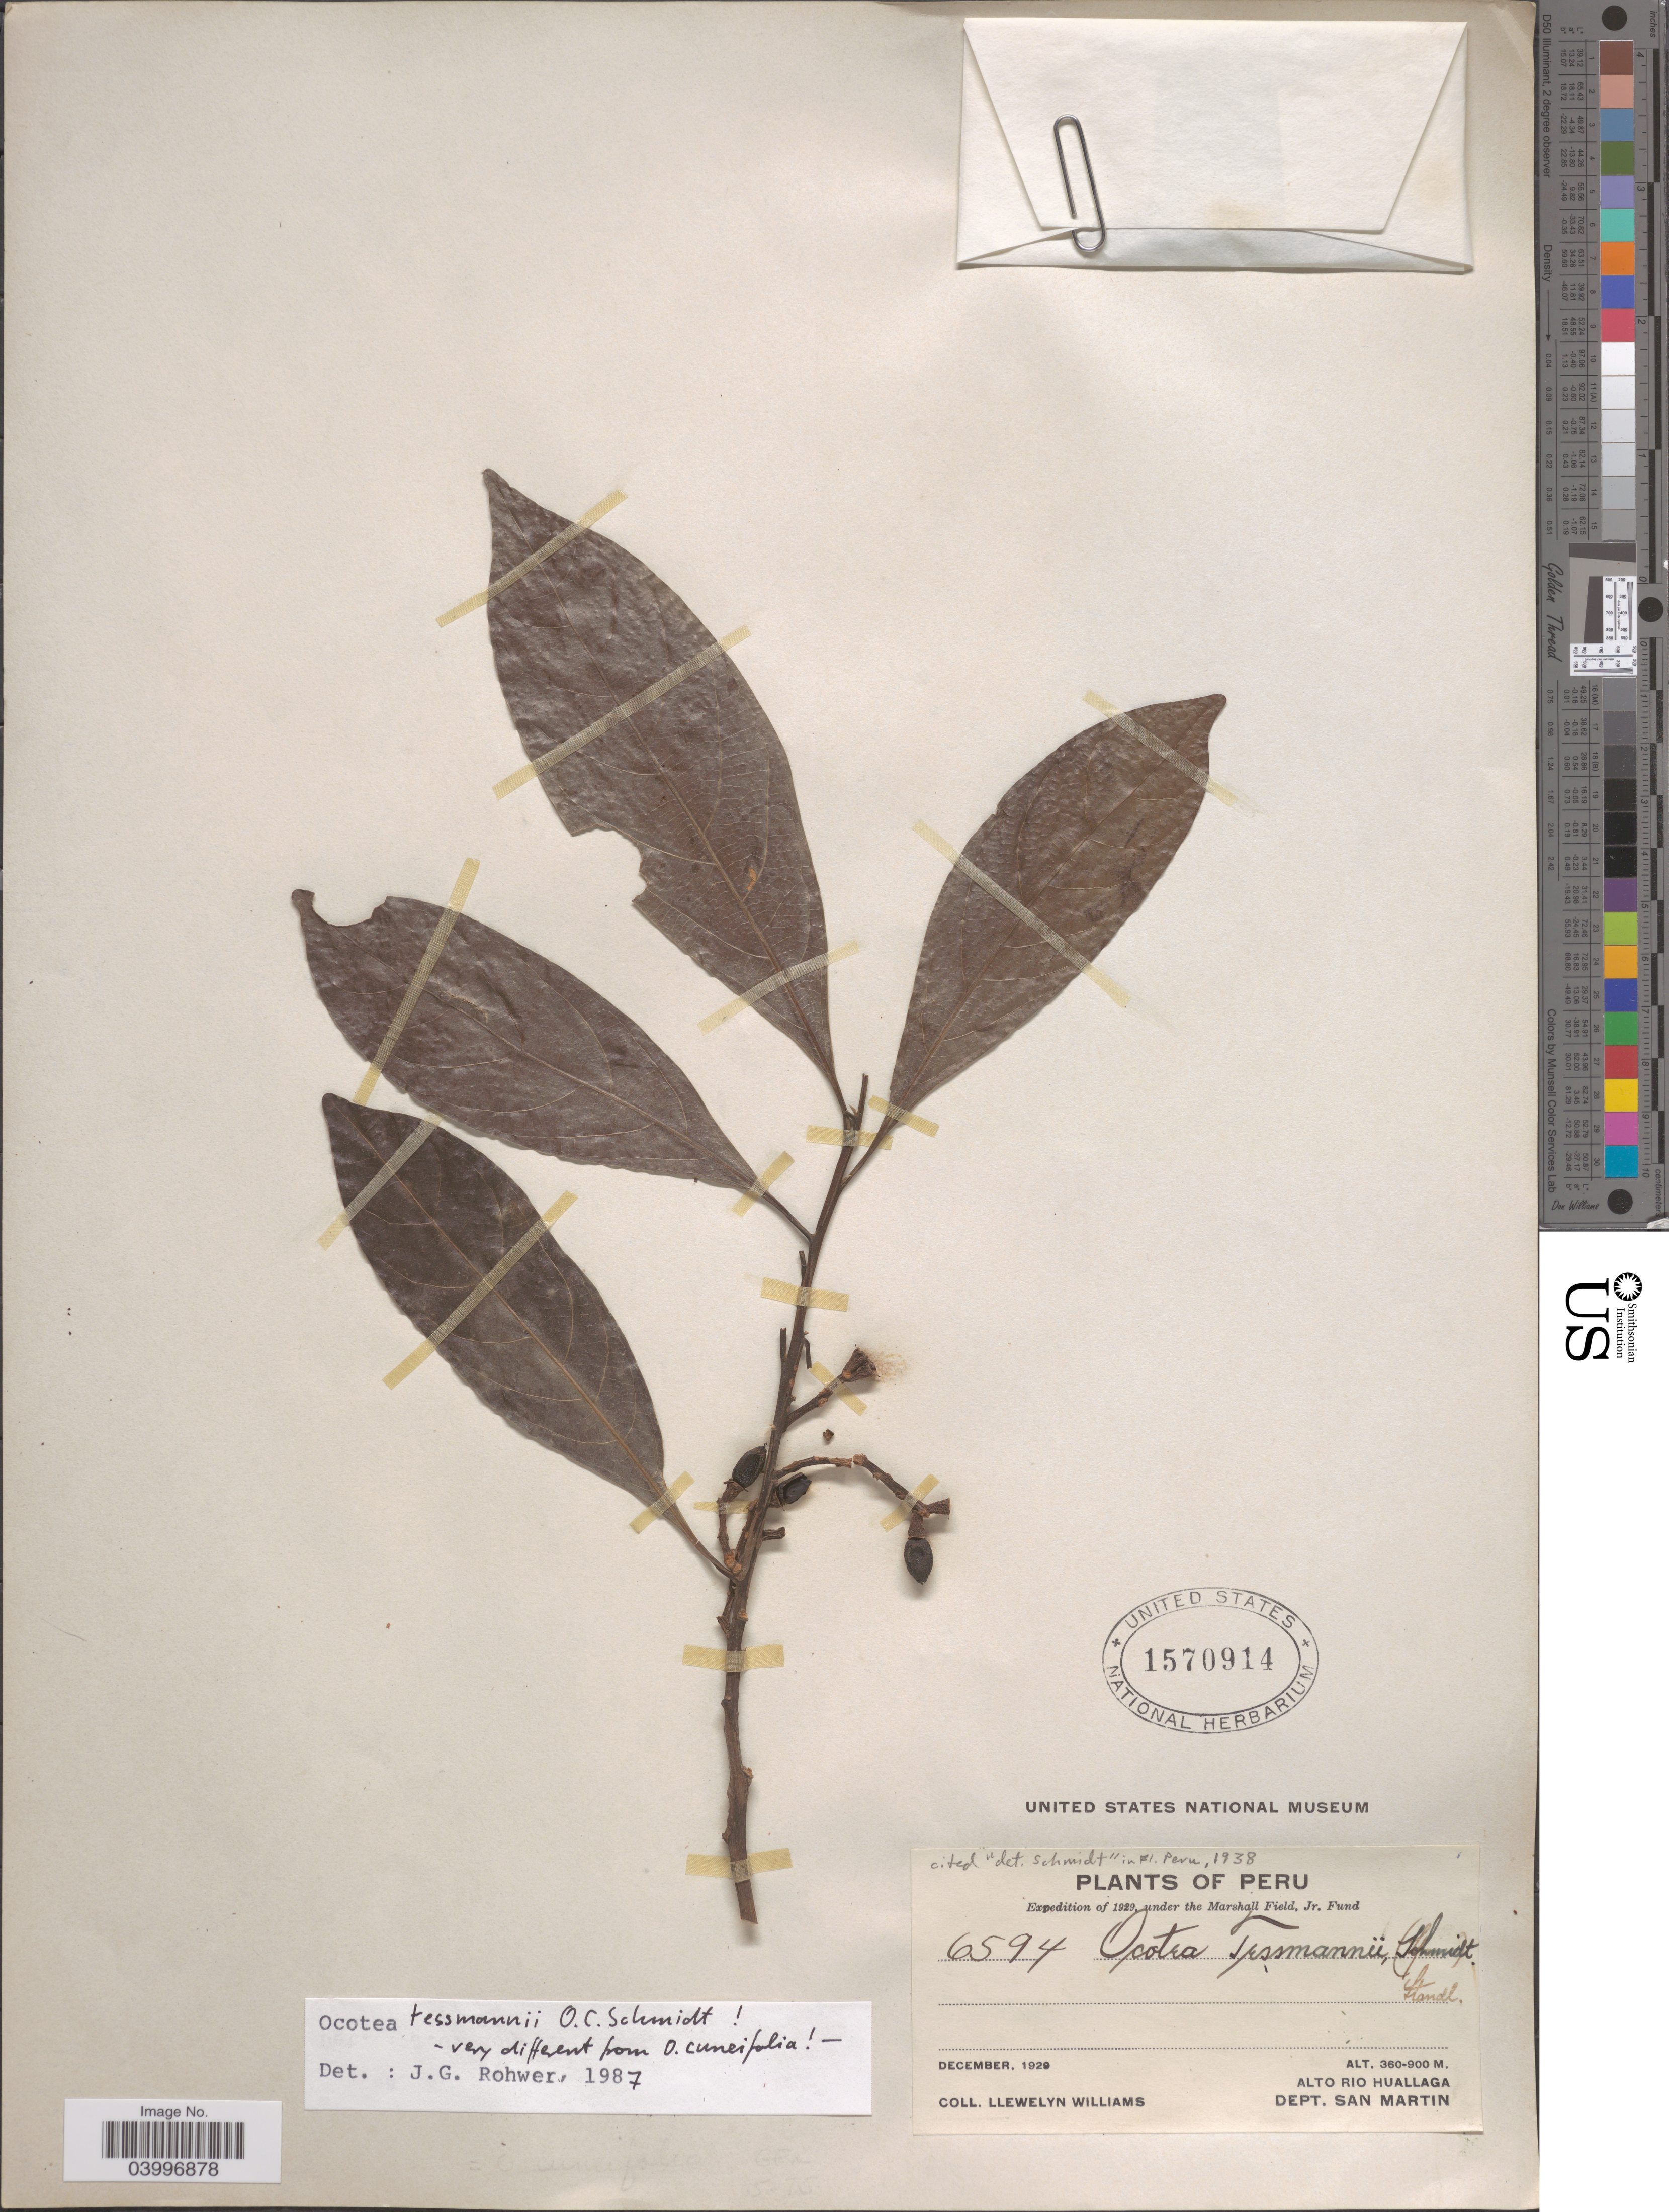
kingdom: Plantae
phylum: Tracheophyta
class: Magnoliopsida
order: Laurales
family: Lauraceae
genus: Ocotea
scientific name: Ocotea tessmannii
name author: O.C. Schmidt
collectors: Ll. Williams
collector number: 6594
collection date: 1929-12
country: Peru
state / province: San Martín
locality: Alto Rio Huallaga. Dept. San Martin.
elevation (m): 360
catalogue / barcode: US 1570914